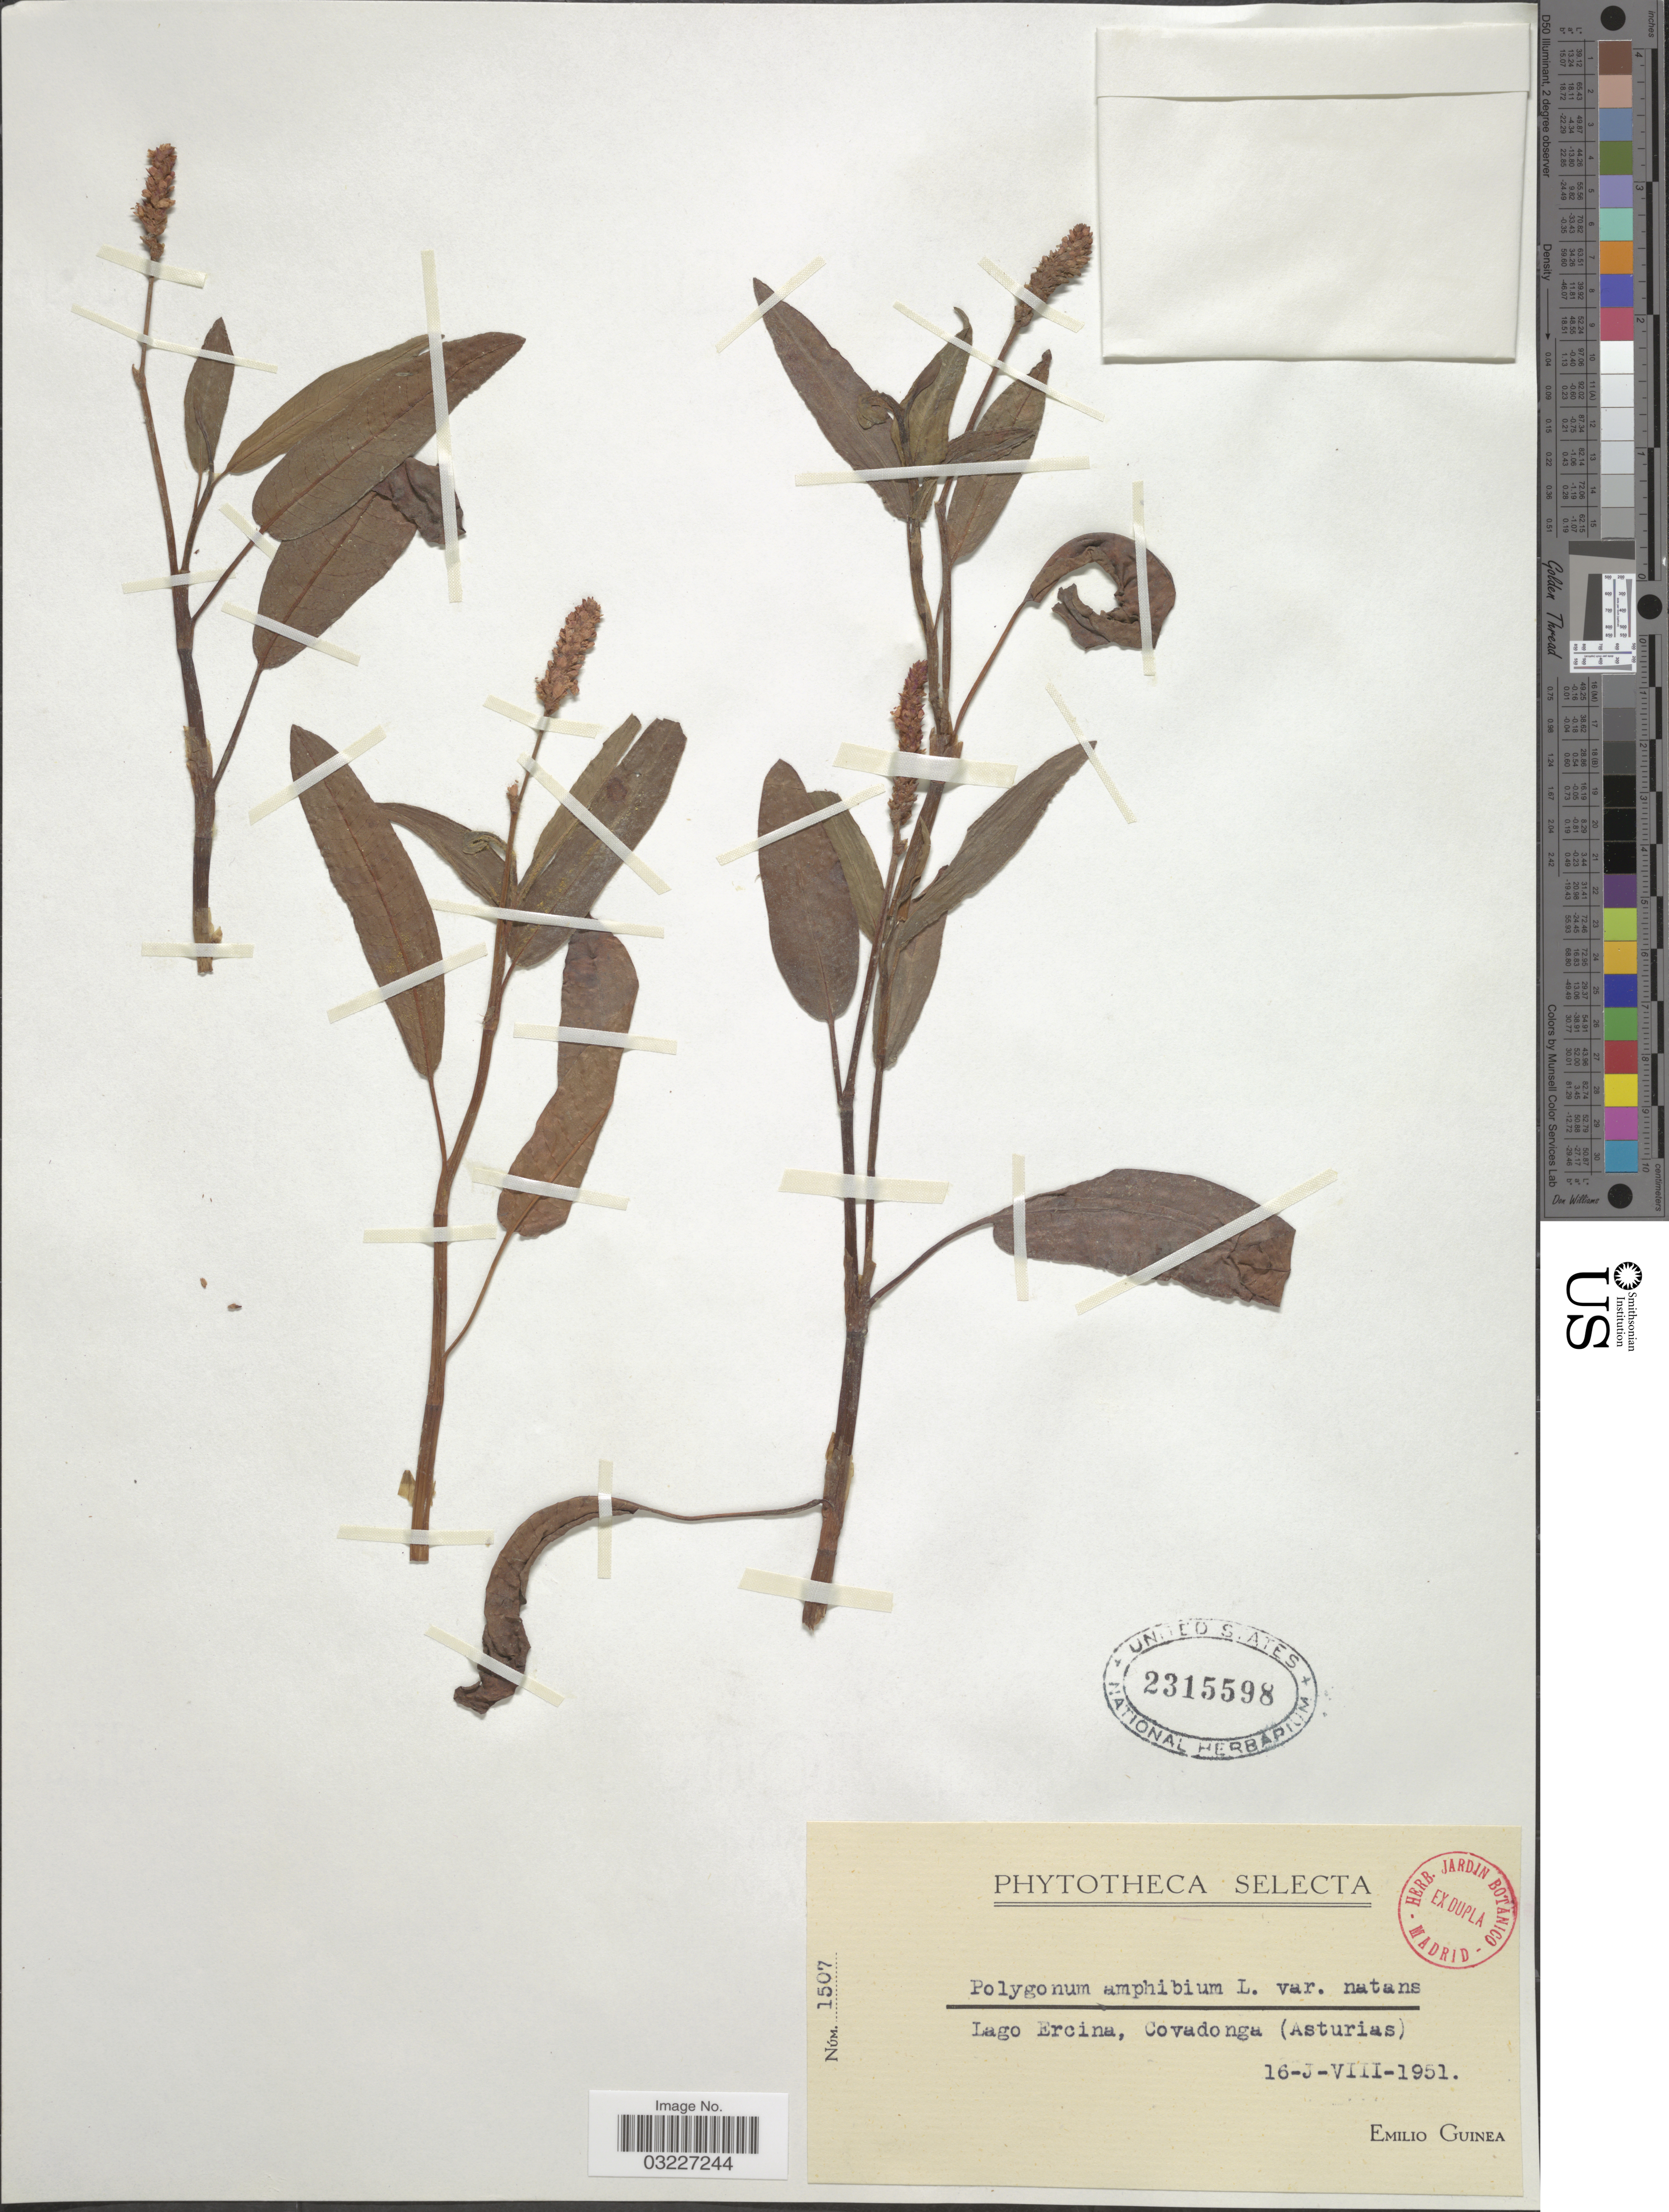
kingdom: Plantae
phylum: Tracheophyta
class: Magnoliopsida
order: Caryophyllales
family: Polygonaceae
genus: Polygonum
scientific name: Polygonum amphibium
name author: L.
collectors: E. Guinea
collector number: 1507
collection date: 1951-08-16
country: Spain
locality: Lago Ercina, Covadonga (Asturias).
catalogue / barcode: US 2315598